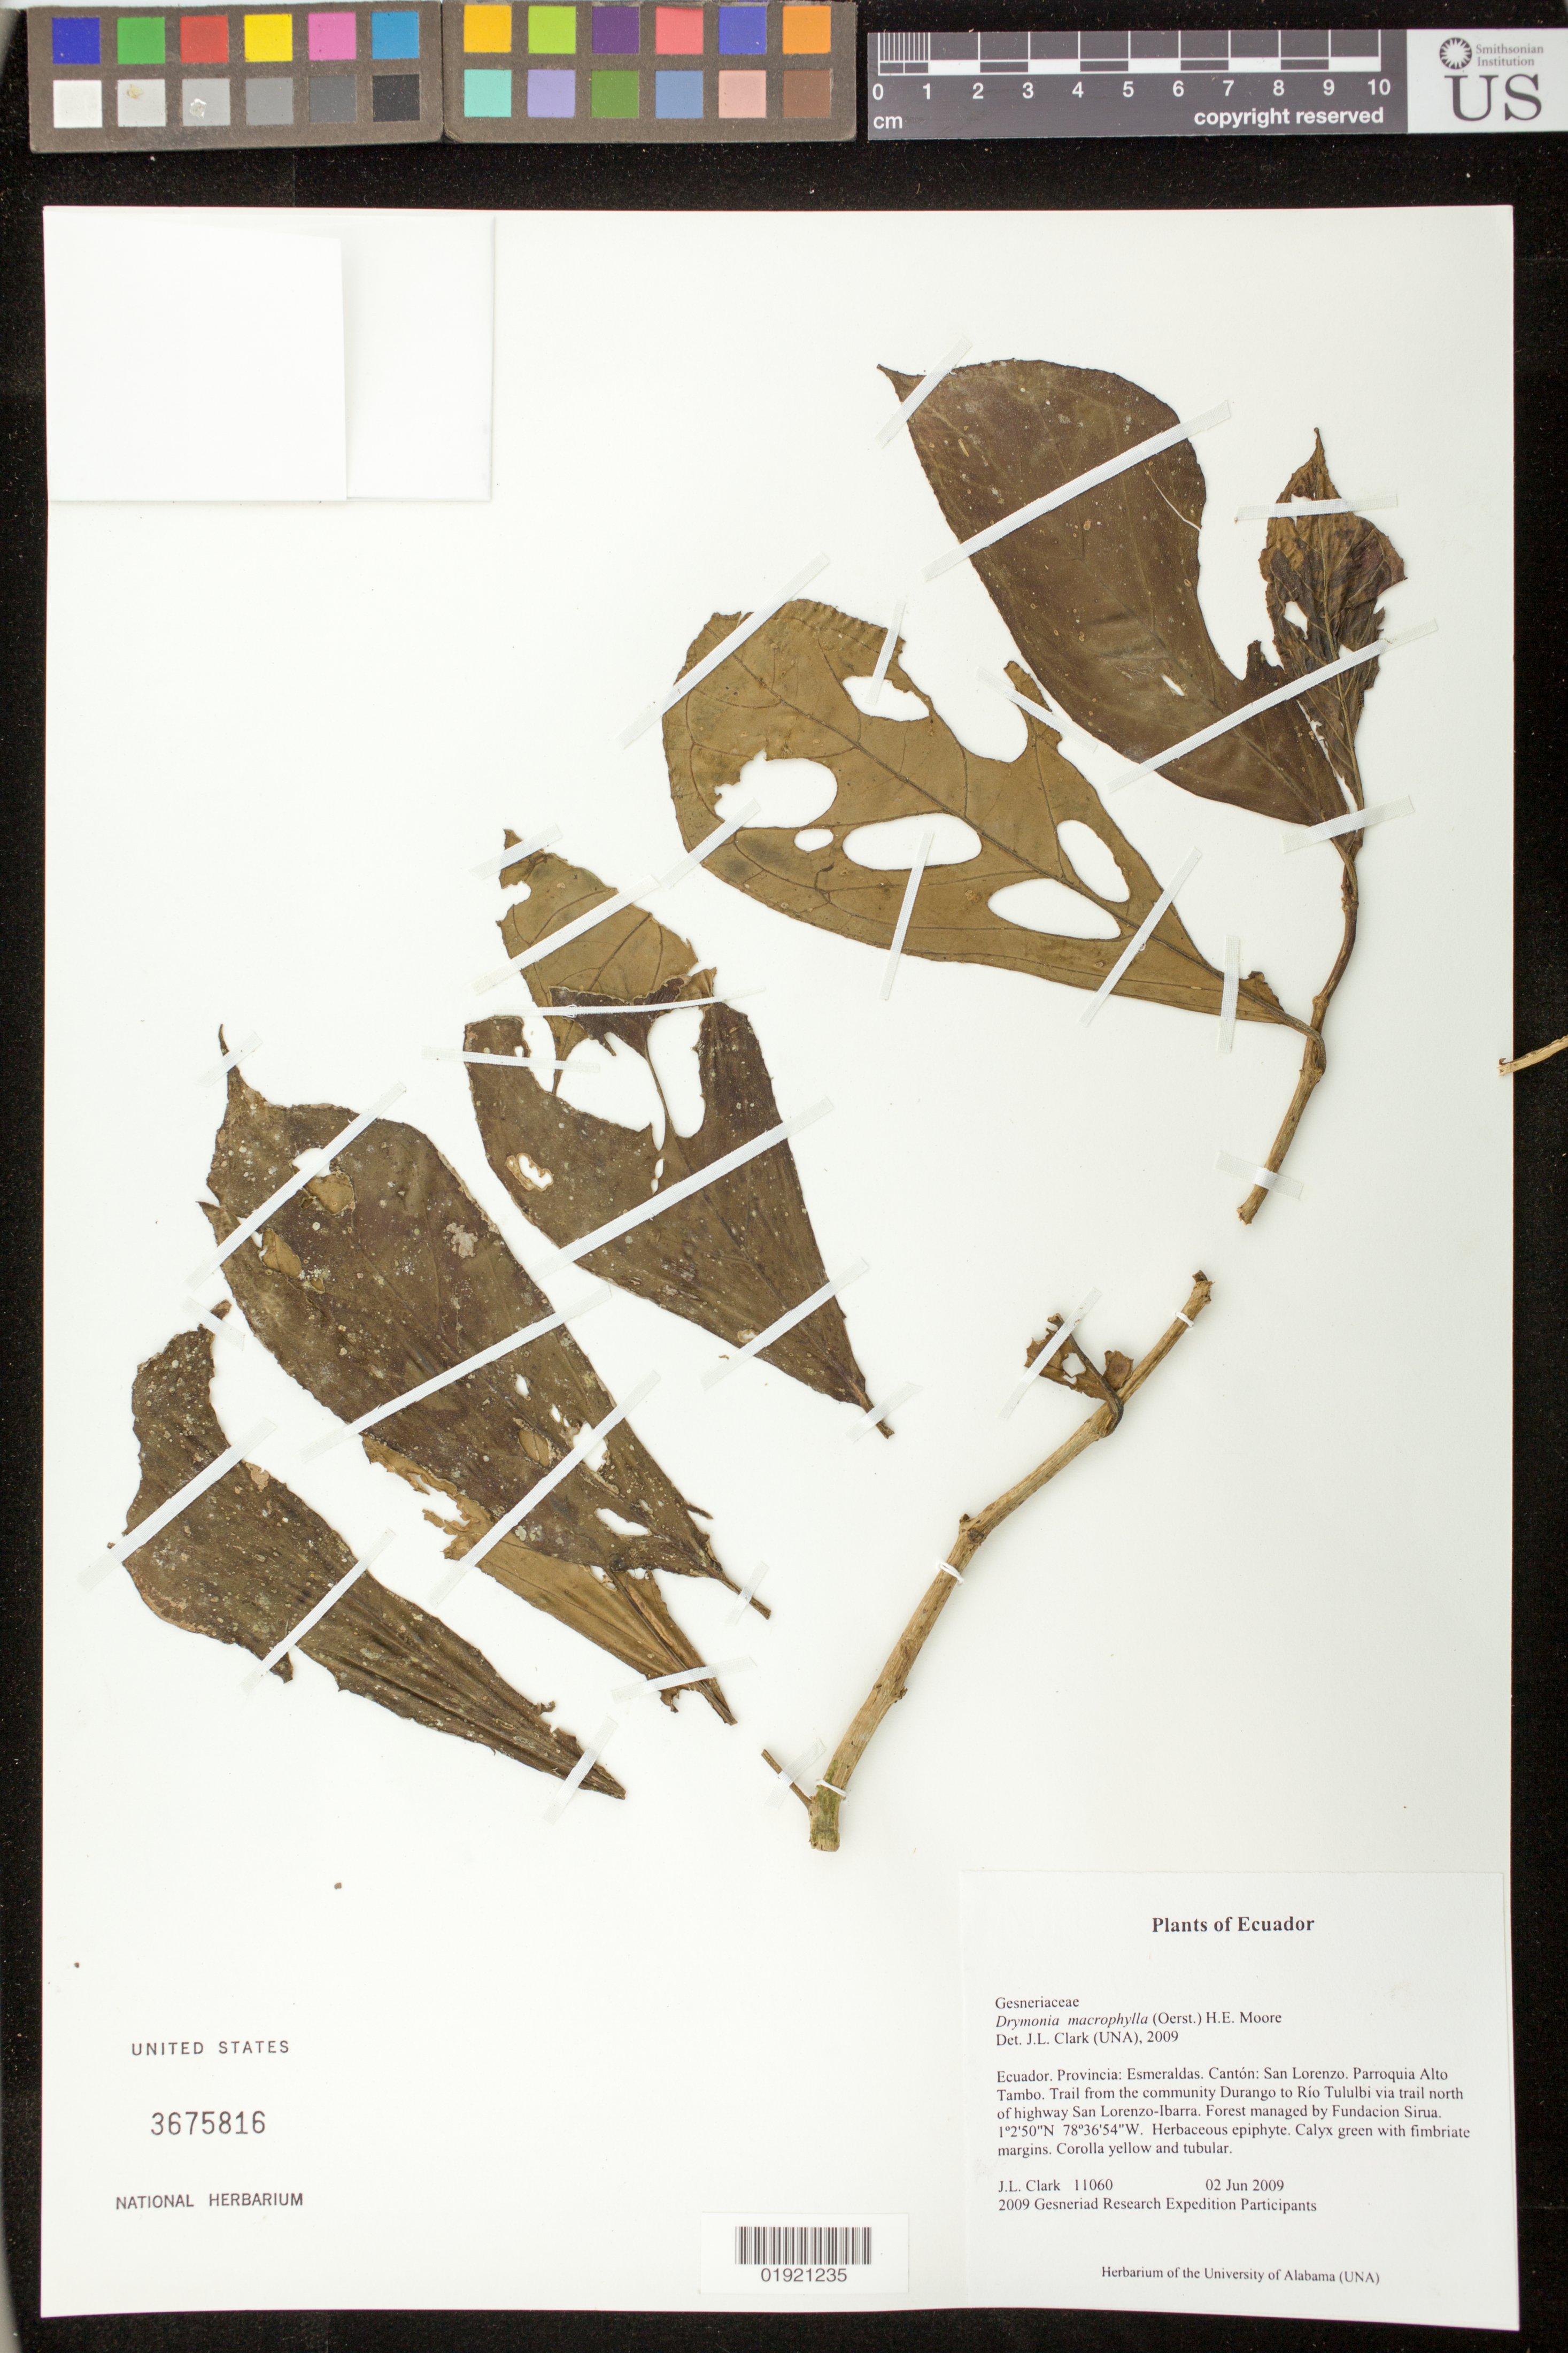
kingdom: Plantae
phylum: Tracheophyta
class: Magnoliopsida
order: Lamiales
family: Gesneriaceae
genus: Drymonia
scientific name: Drymonia intermedia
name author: Clavijo & J.L. Clark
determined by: Skog, Laurence E.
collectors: J. L. Clark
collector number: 11060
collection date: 2009-06-02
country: Ecuador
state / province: Esmeraldas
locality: Canton: San Lorenzo. Parroquia Alto Tambo. Trail from the community Durango to Rio Tululbi via trail north of highway San Lorenzo-Ibarra. Forest managed by Fundacion Sirua.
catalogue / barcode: US 3675816